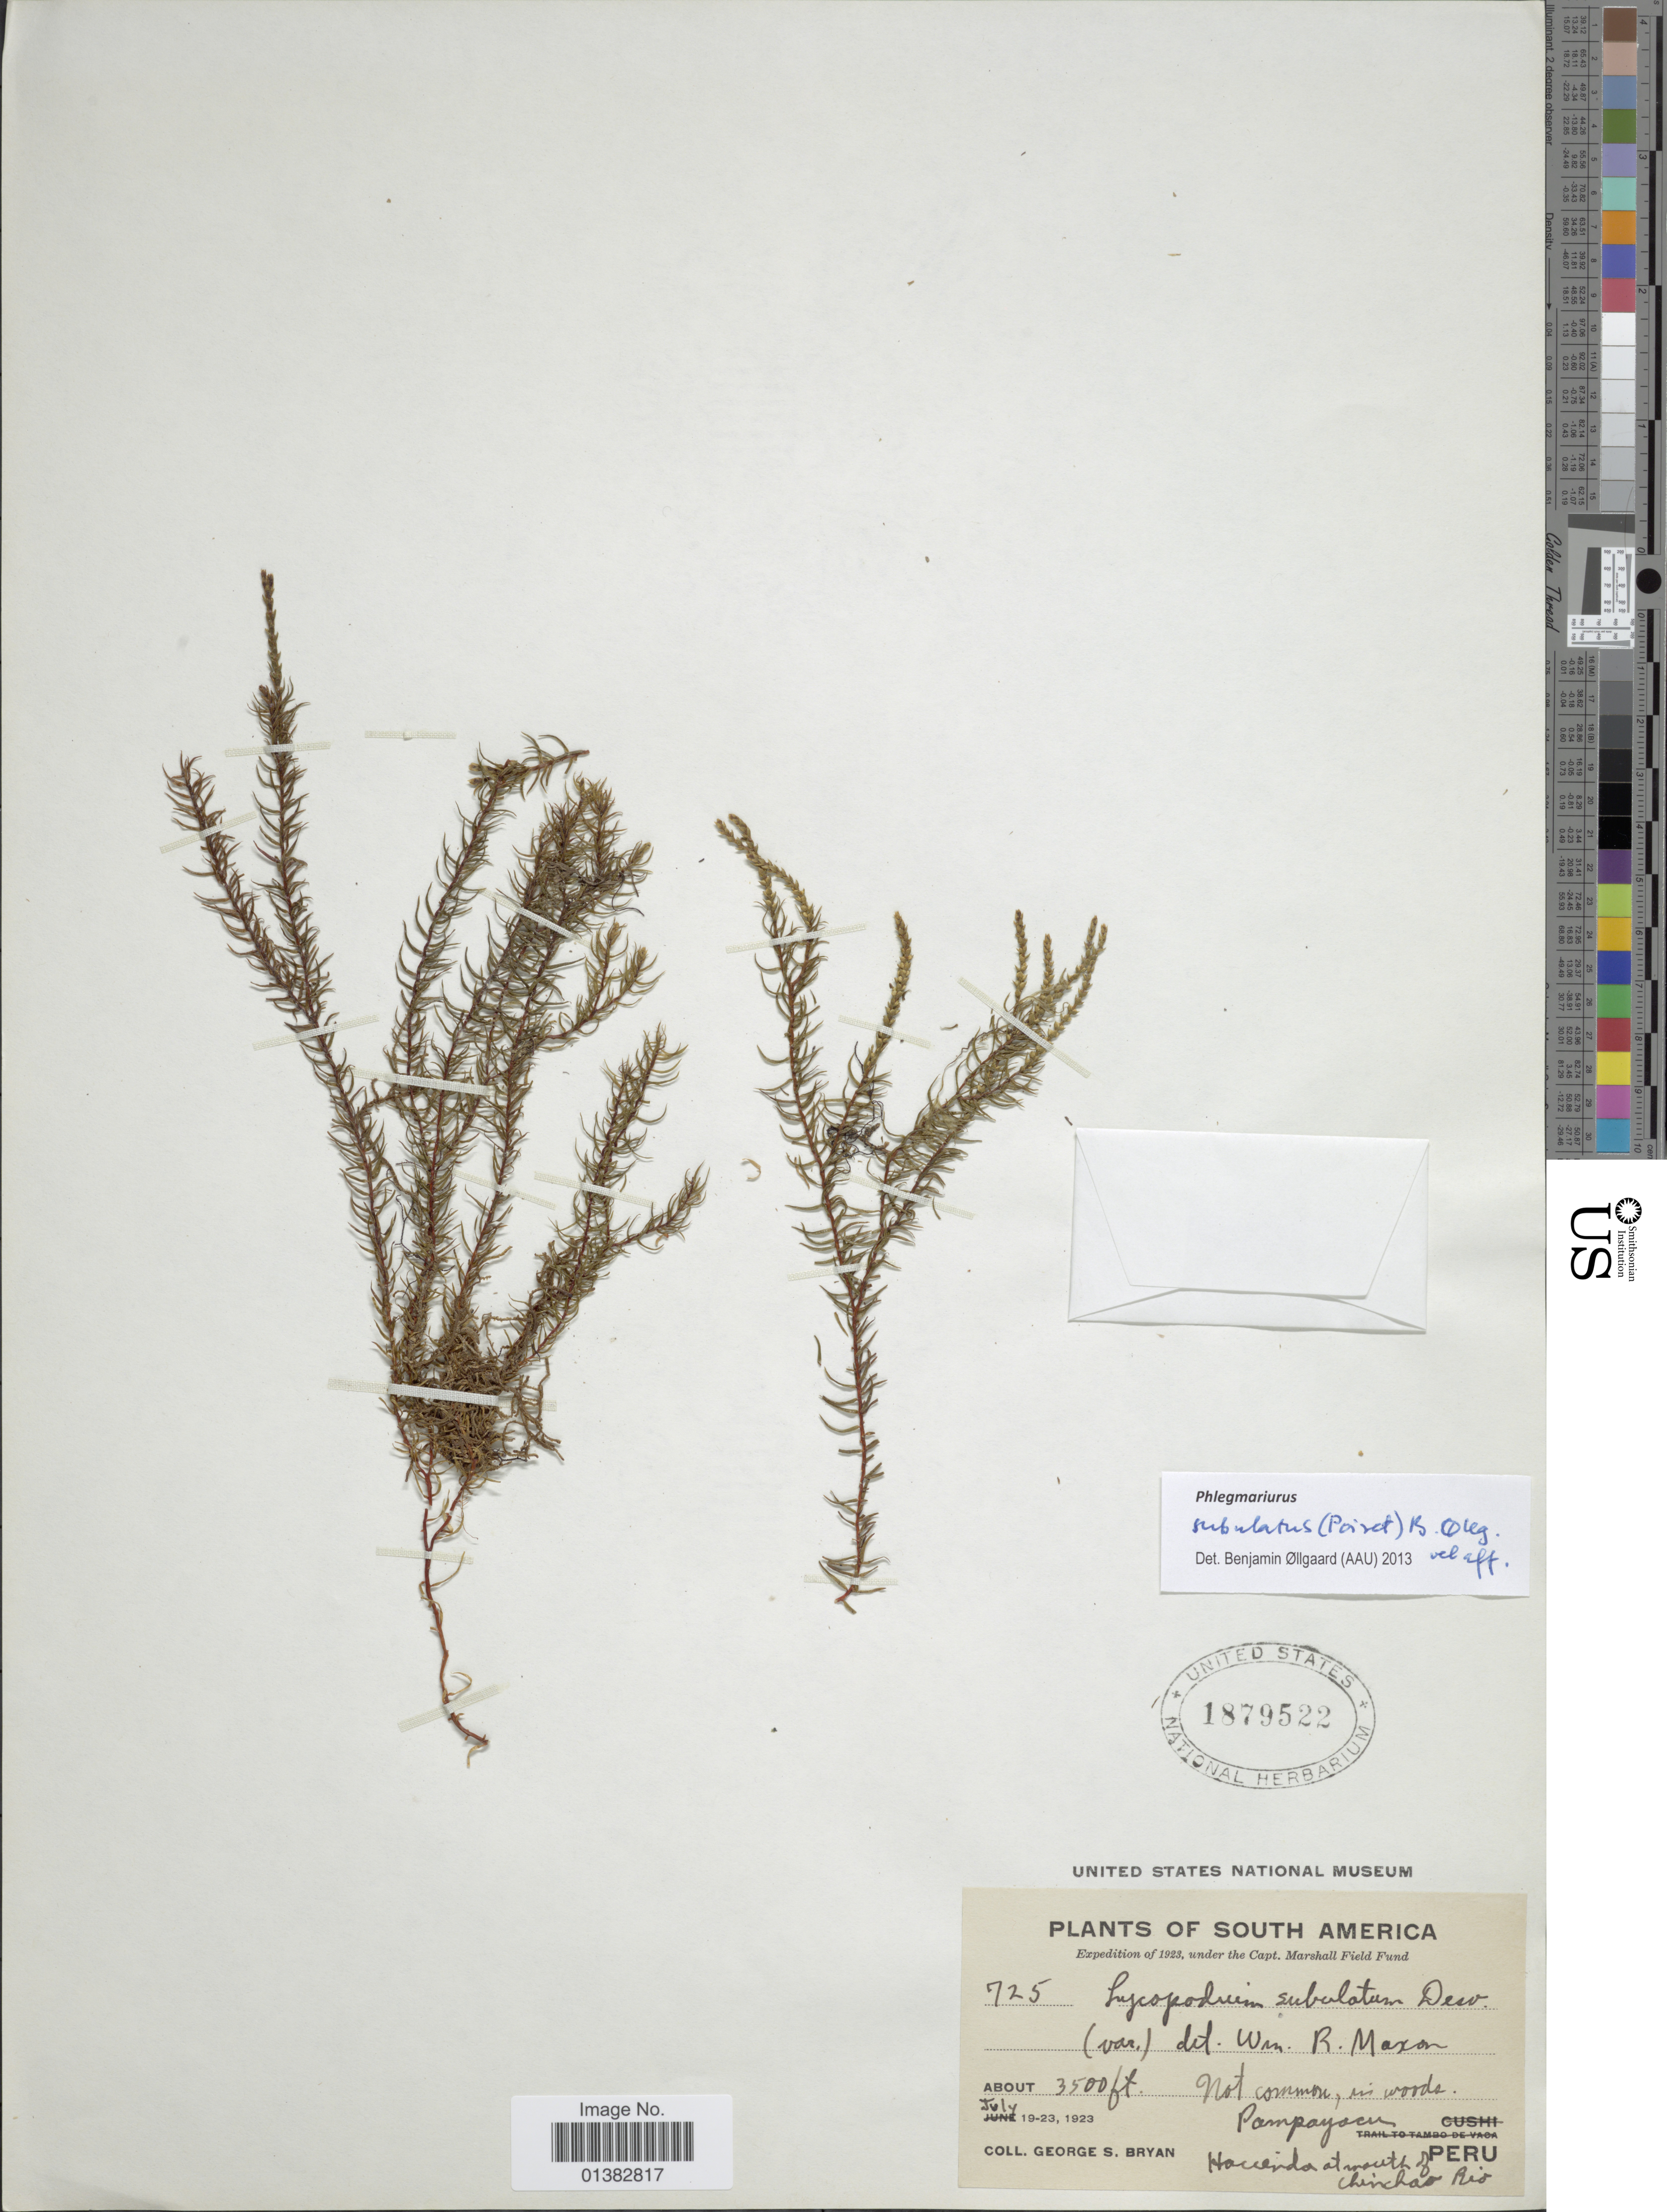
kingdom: Plantae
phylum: Tracheophyta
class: Lycopodiopsida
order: Lycopodiales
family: Lycopodiaceae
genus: Phlegmariurus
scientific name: Phlegmariurus subulatus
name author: (Desv. ex Poir.) B. Øllg.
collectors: G. S. Bryan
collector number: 725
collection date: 1923-07-19/1923-07-23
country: Peru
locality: Pampayacu, Hacienda at mouth of Chinchao Rio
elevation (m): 1067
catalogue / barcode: US 1879522